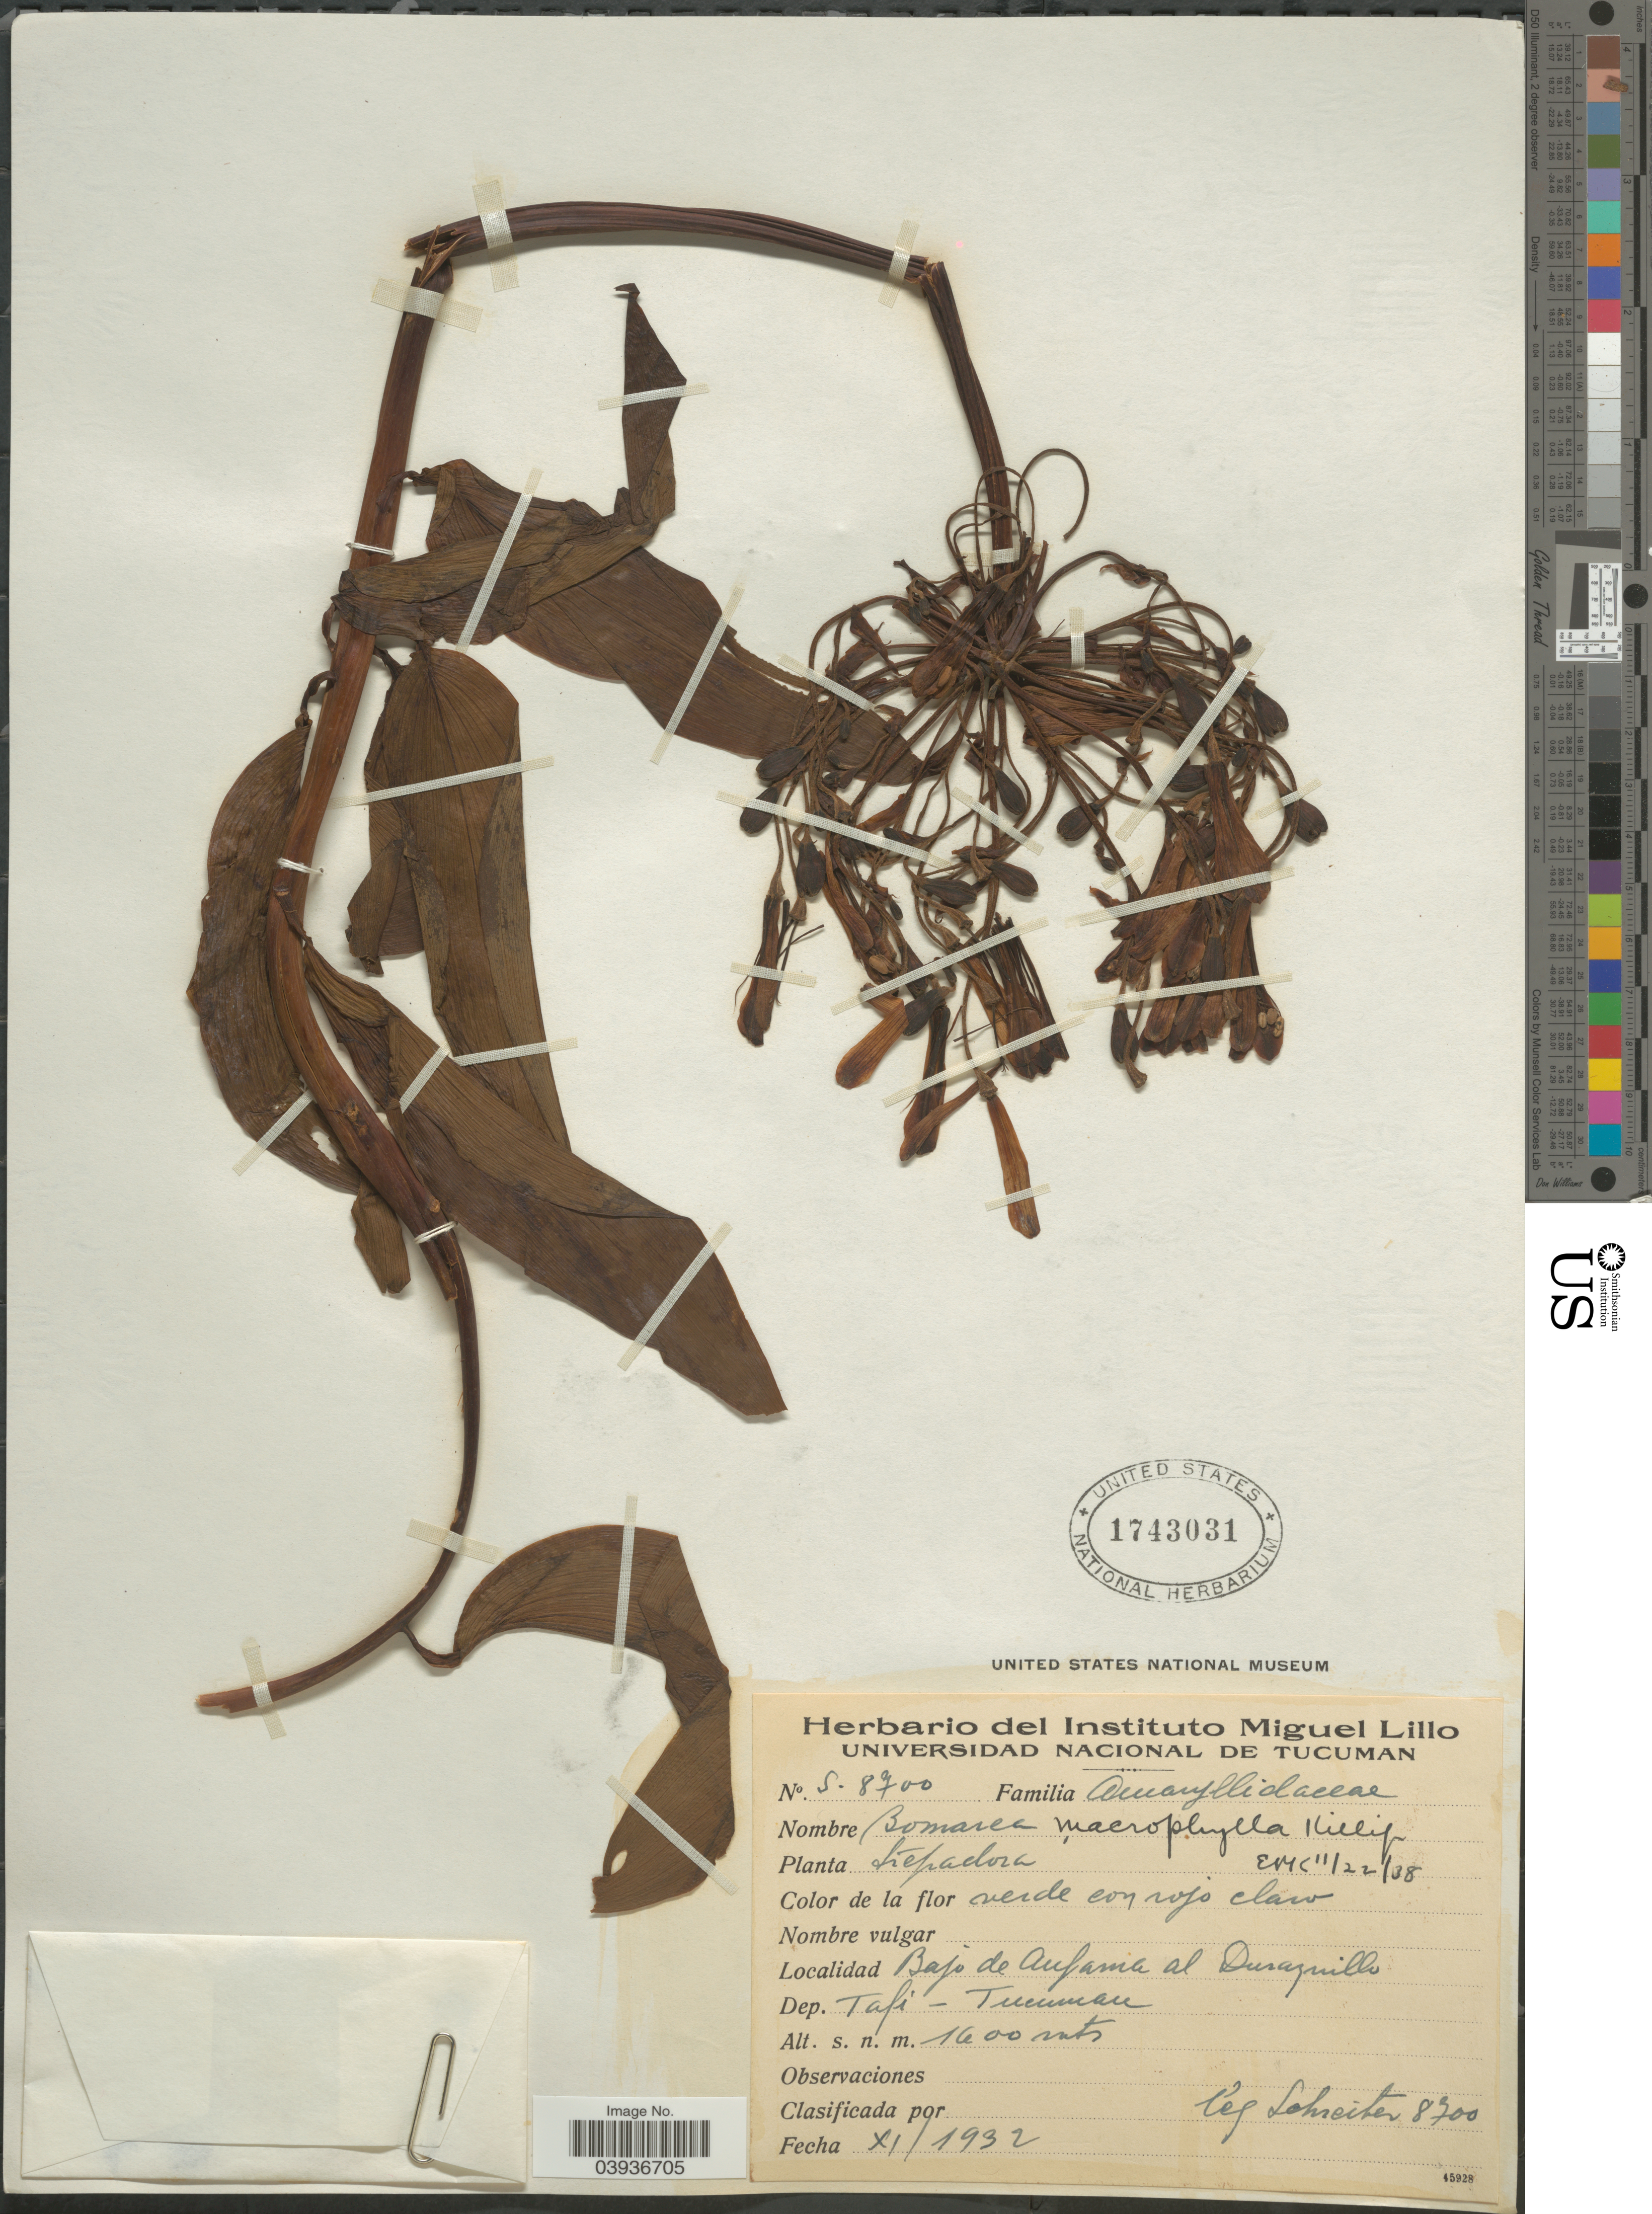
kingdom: Plantae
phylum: Tracheophyta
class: Liliopsida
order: Liliales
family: Alstroemeriaceae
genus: Bomarea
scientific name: Bomarea ovata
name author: (Cav.) Mirb.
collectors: -. Schreiter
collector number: S8700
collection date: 1932-11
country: Argentina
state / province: Tucuman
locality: Bajo de Anfama al Duraznillo. Dep. Tafi-Tucuman.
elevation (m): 1600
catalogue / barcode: US 1743031